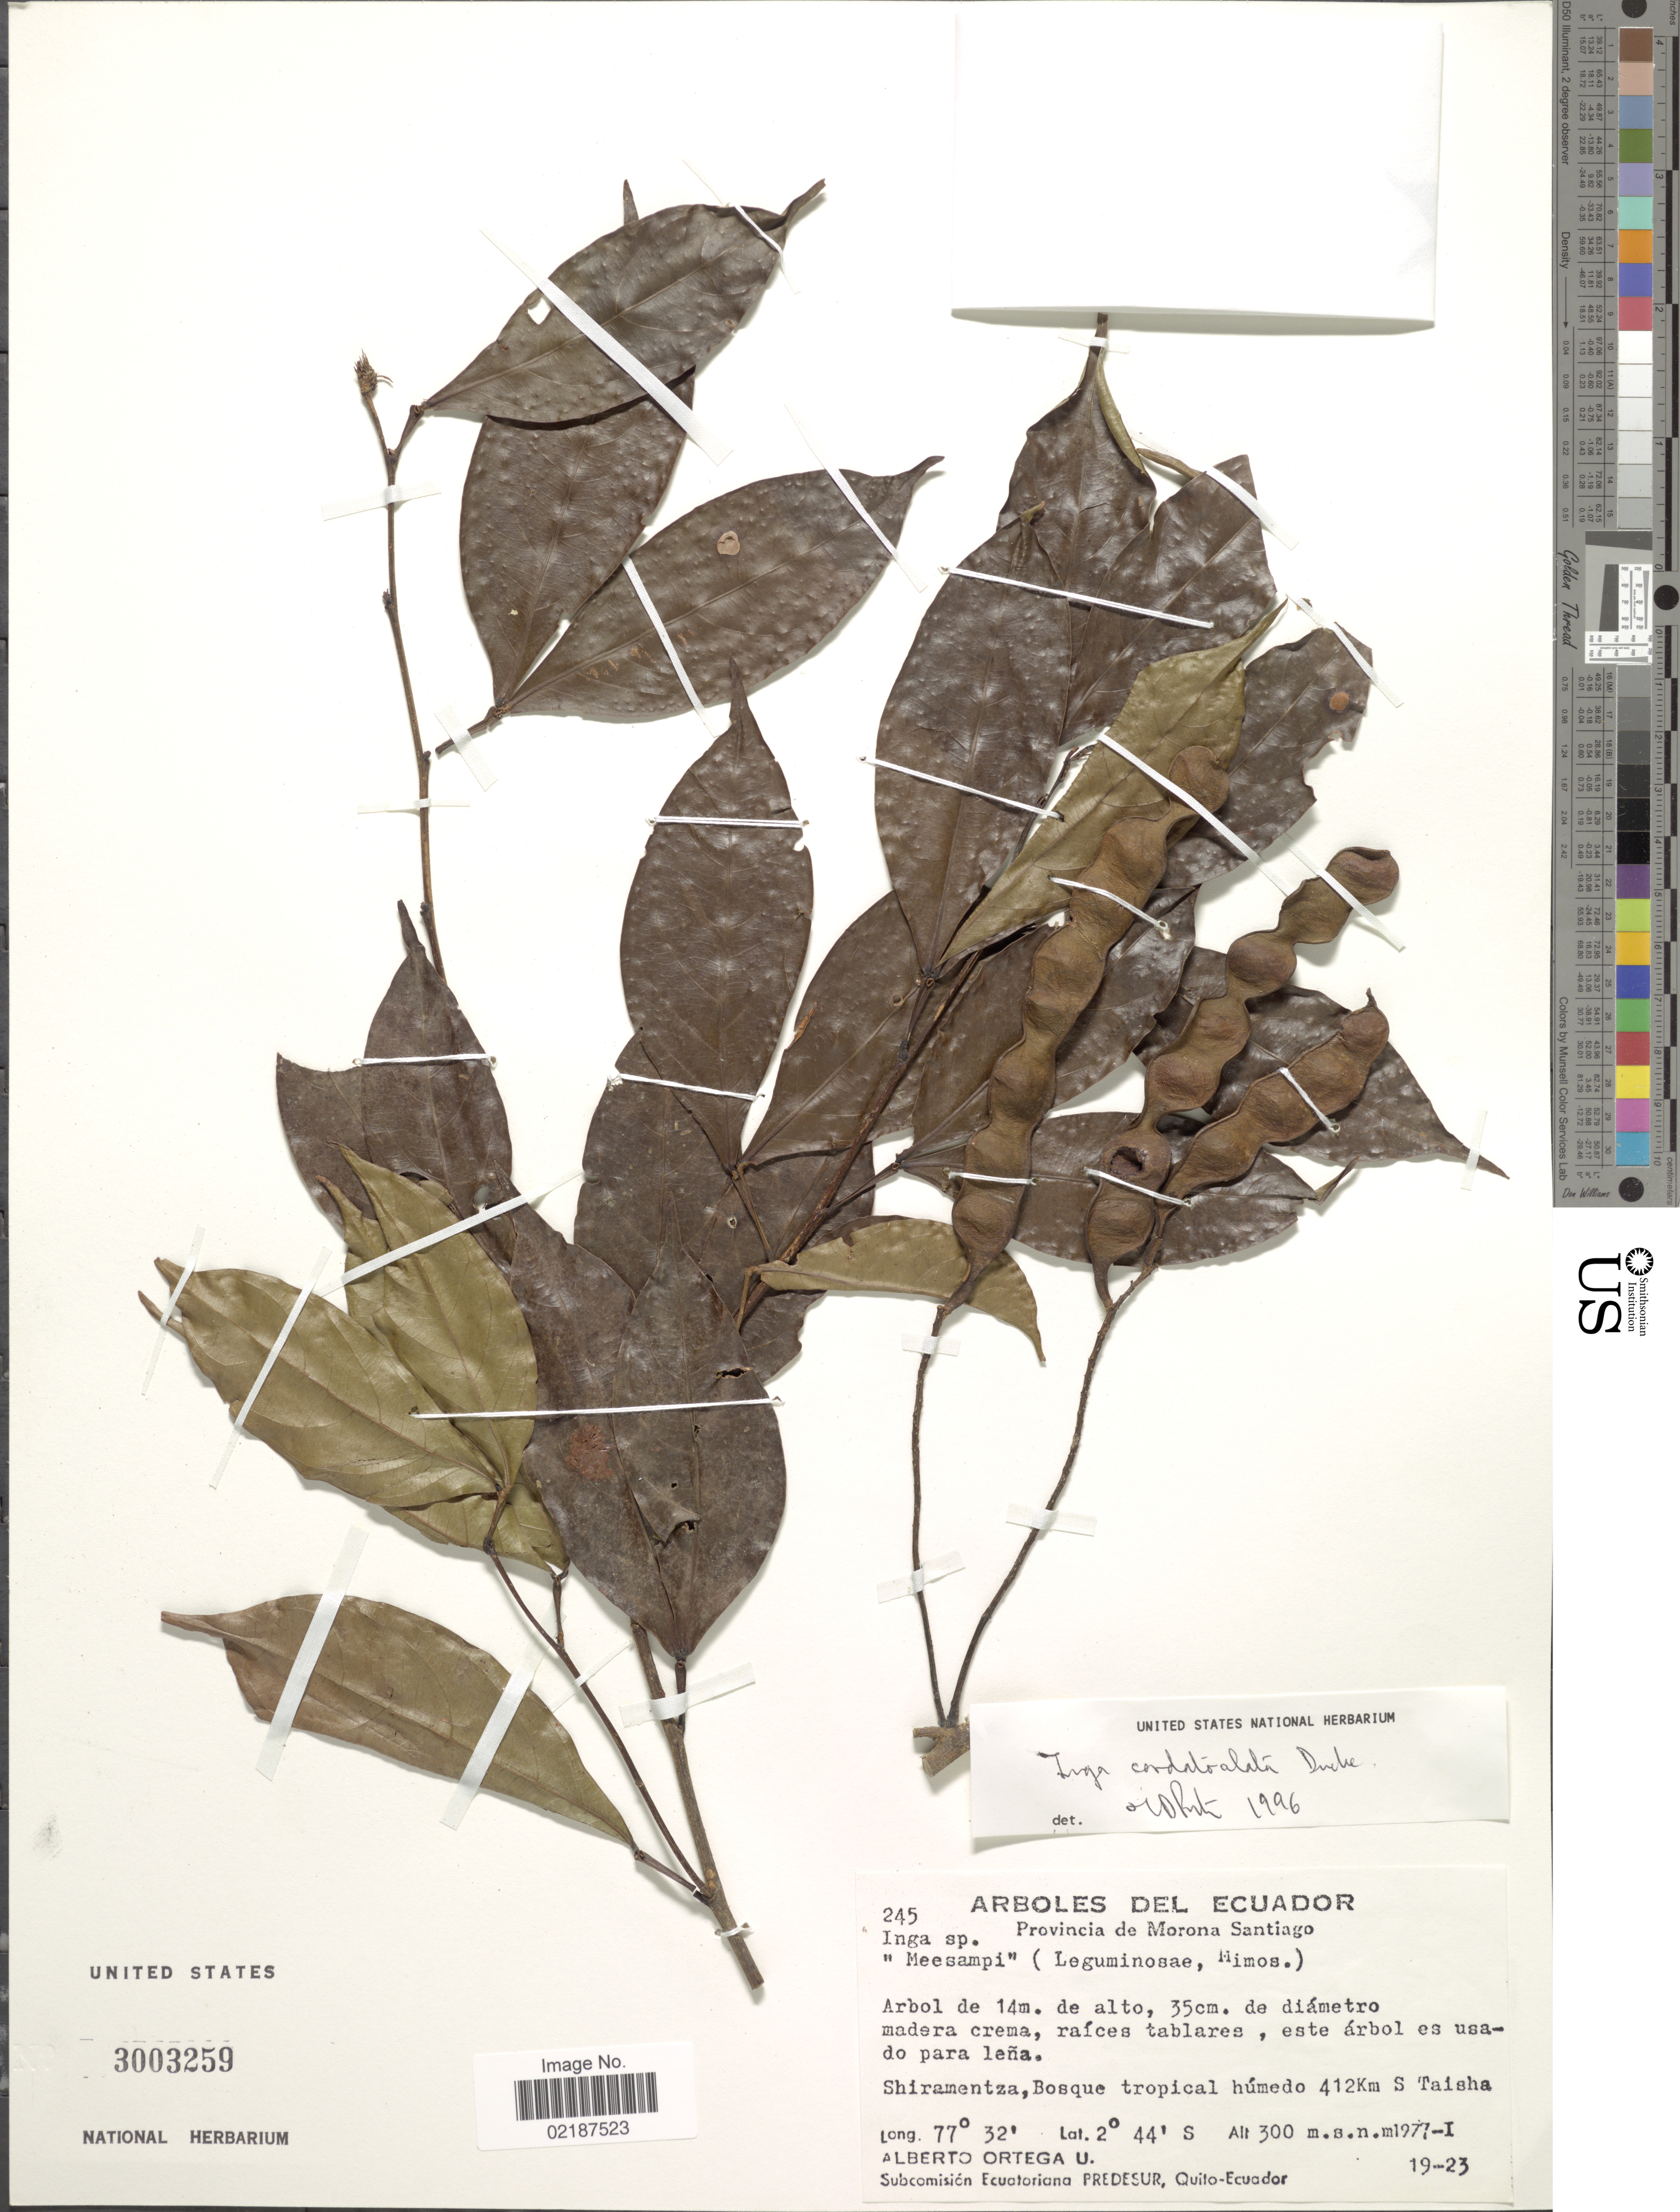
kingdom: Plantae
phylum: Tracheophyta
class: Magnoliopsida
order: Fabales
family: Fabaceae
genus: Inga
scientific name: Inga cordatoalata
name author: Ducke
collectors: A. T. Ortega U.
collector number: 245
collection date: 1977-01-19/1977-01-23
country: Ecuador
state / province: Morona-Santiago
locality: Provincia de Morona Santiago. Shireamentza, Bosue tropical humedo 412 km S Taisha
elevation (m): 300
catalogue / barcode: US 3003259